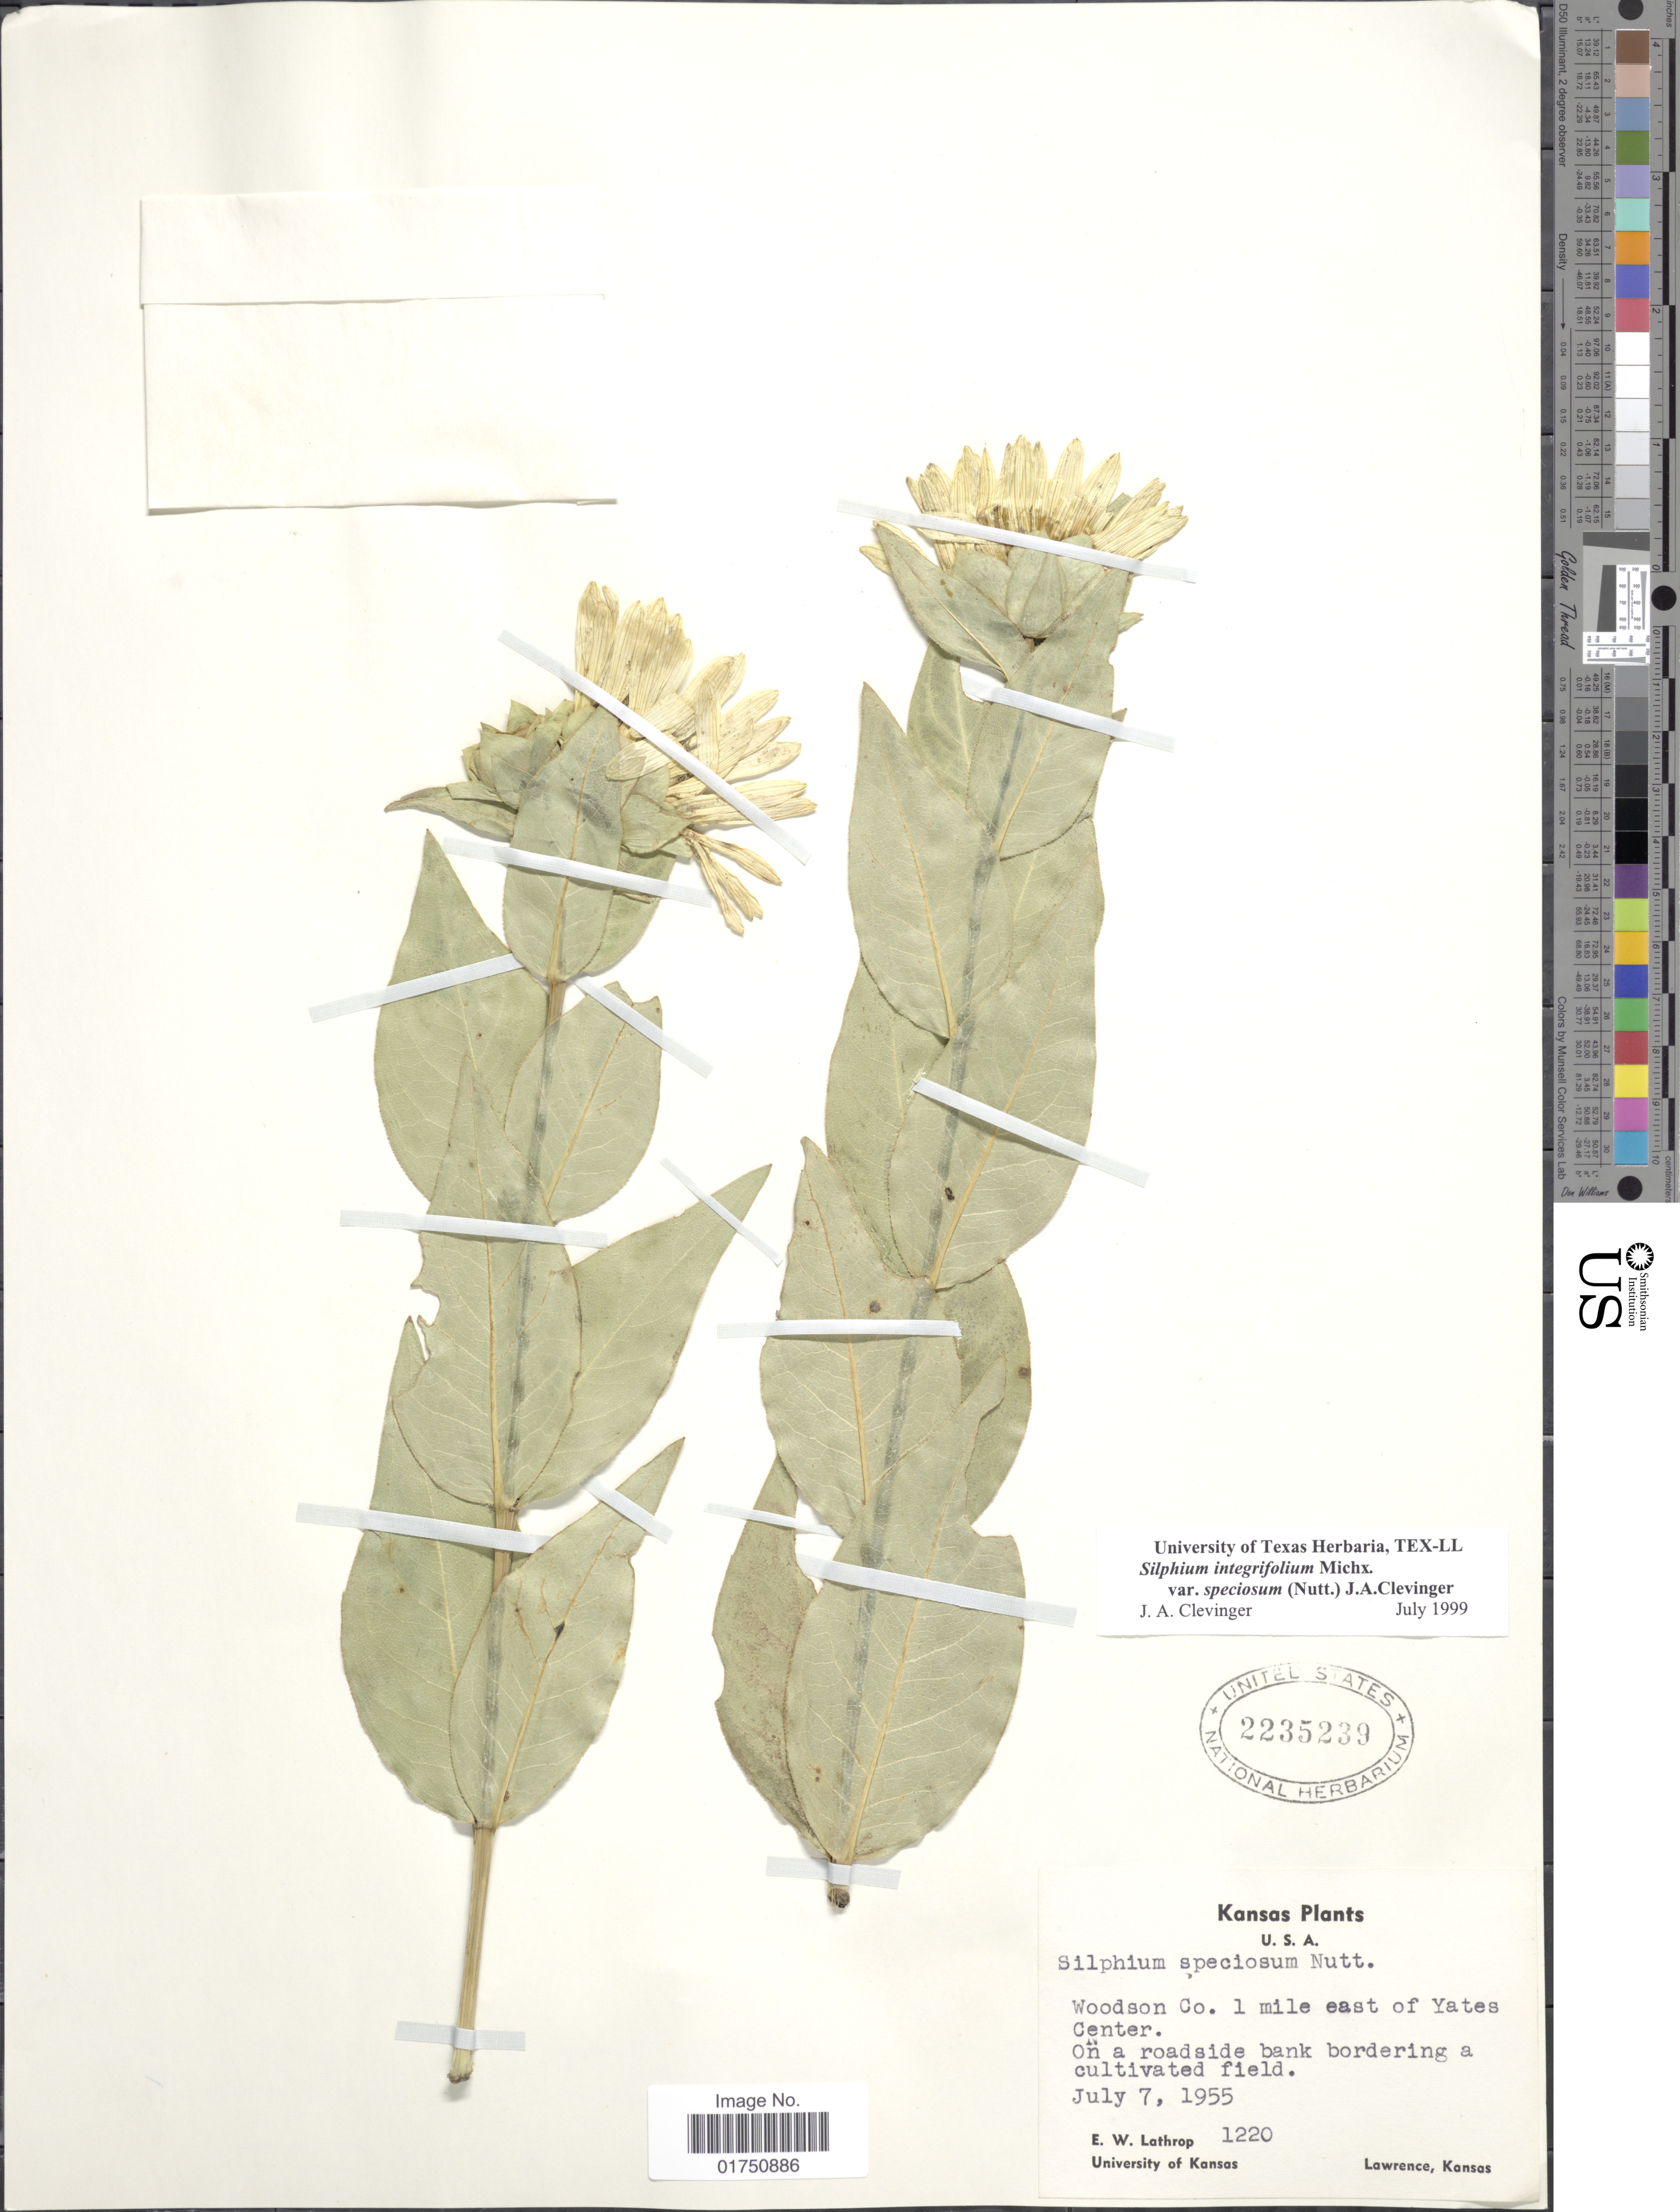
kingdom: Plantae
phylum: Tracheophyta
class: Magnoliopsida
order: Asterales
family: Asteraceae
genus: Silphium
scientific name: Silphium speciosum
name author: Nutt.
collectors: E. W. Lathrop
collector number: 1220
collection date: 1955-07-07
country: United States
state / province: Kansas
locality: Woodson Co. 1 mile east of Yates Center.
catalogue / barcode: US 2235239